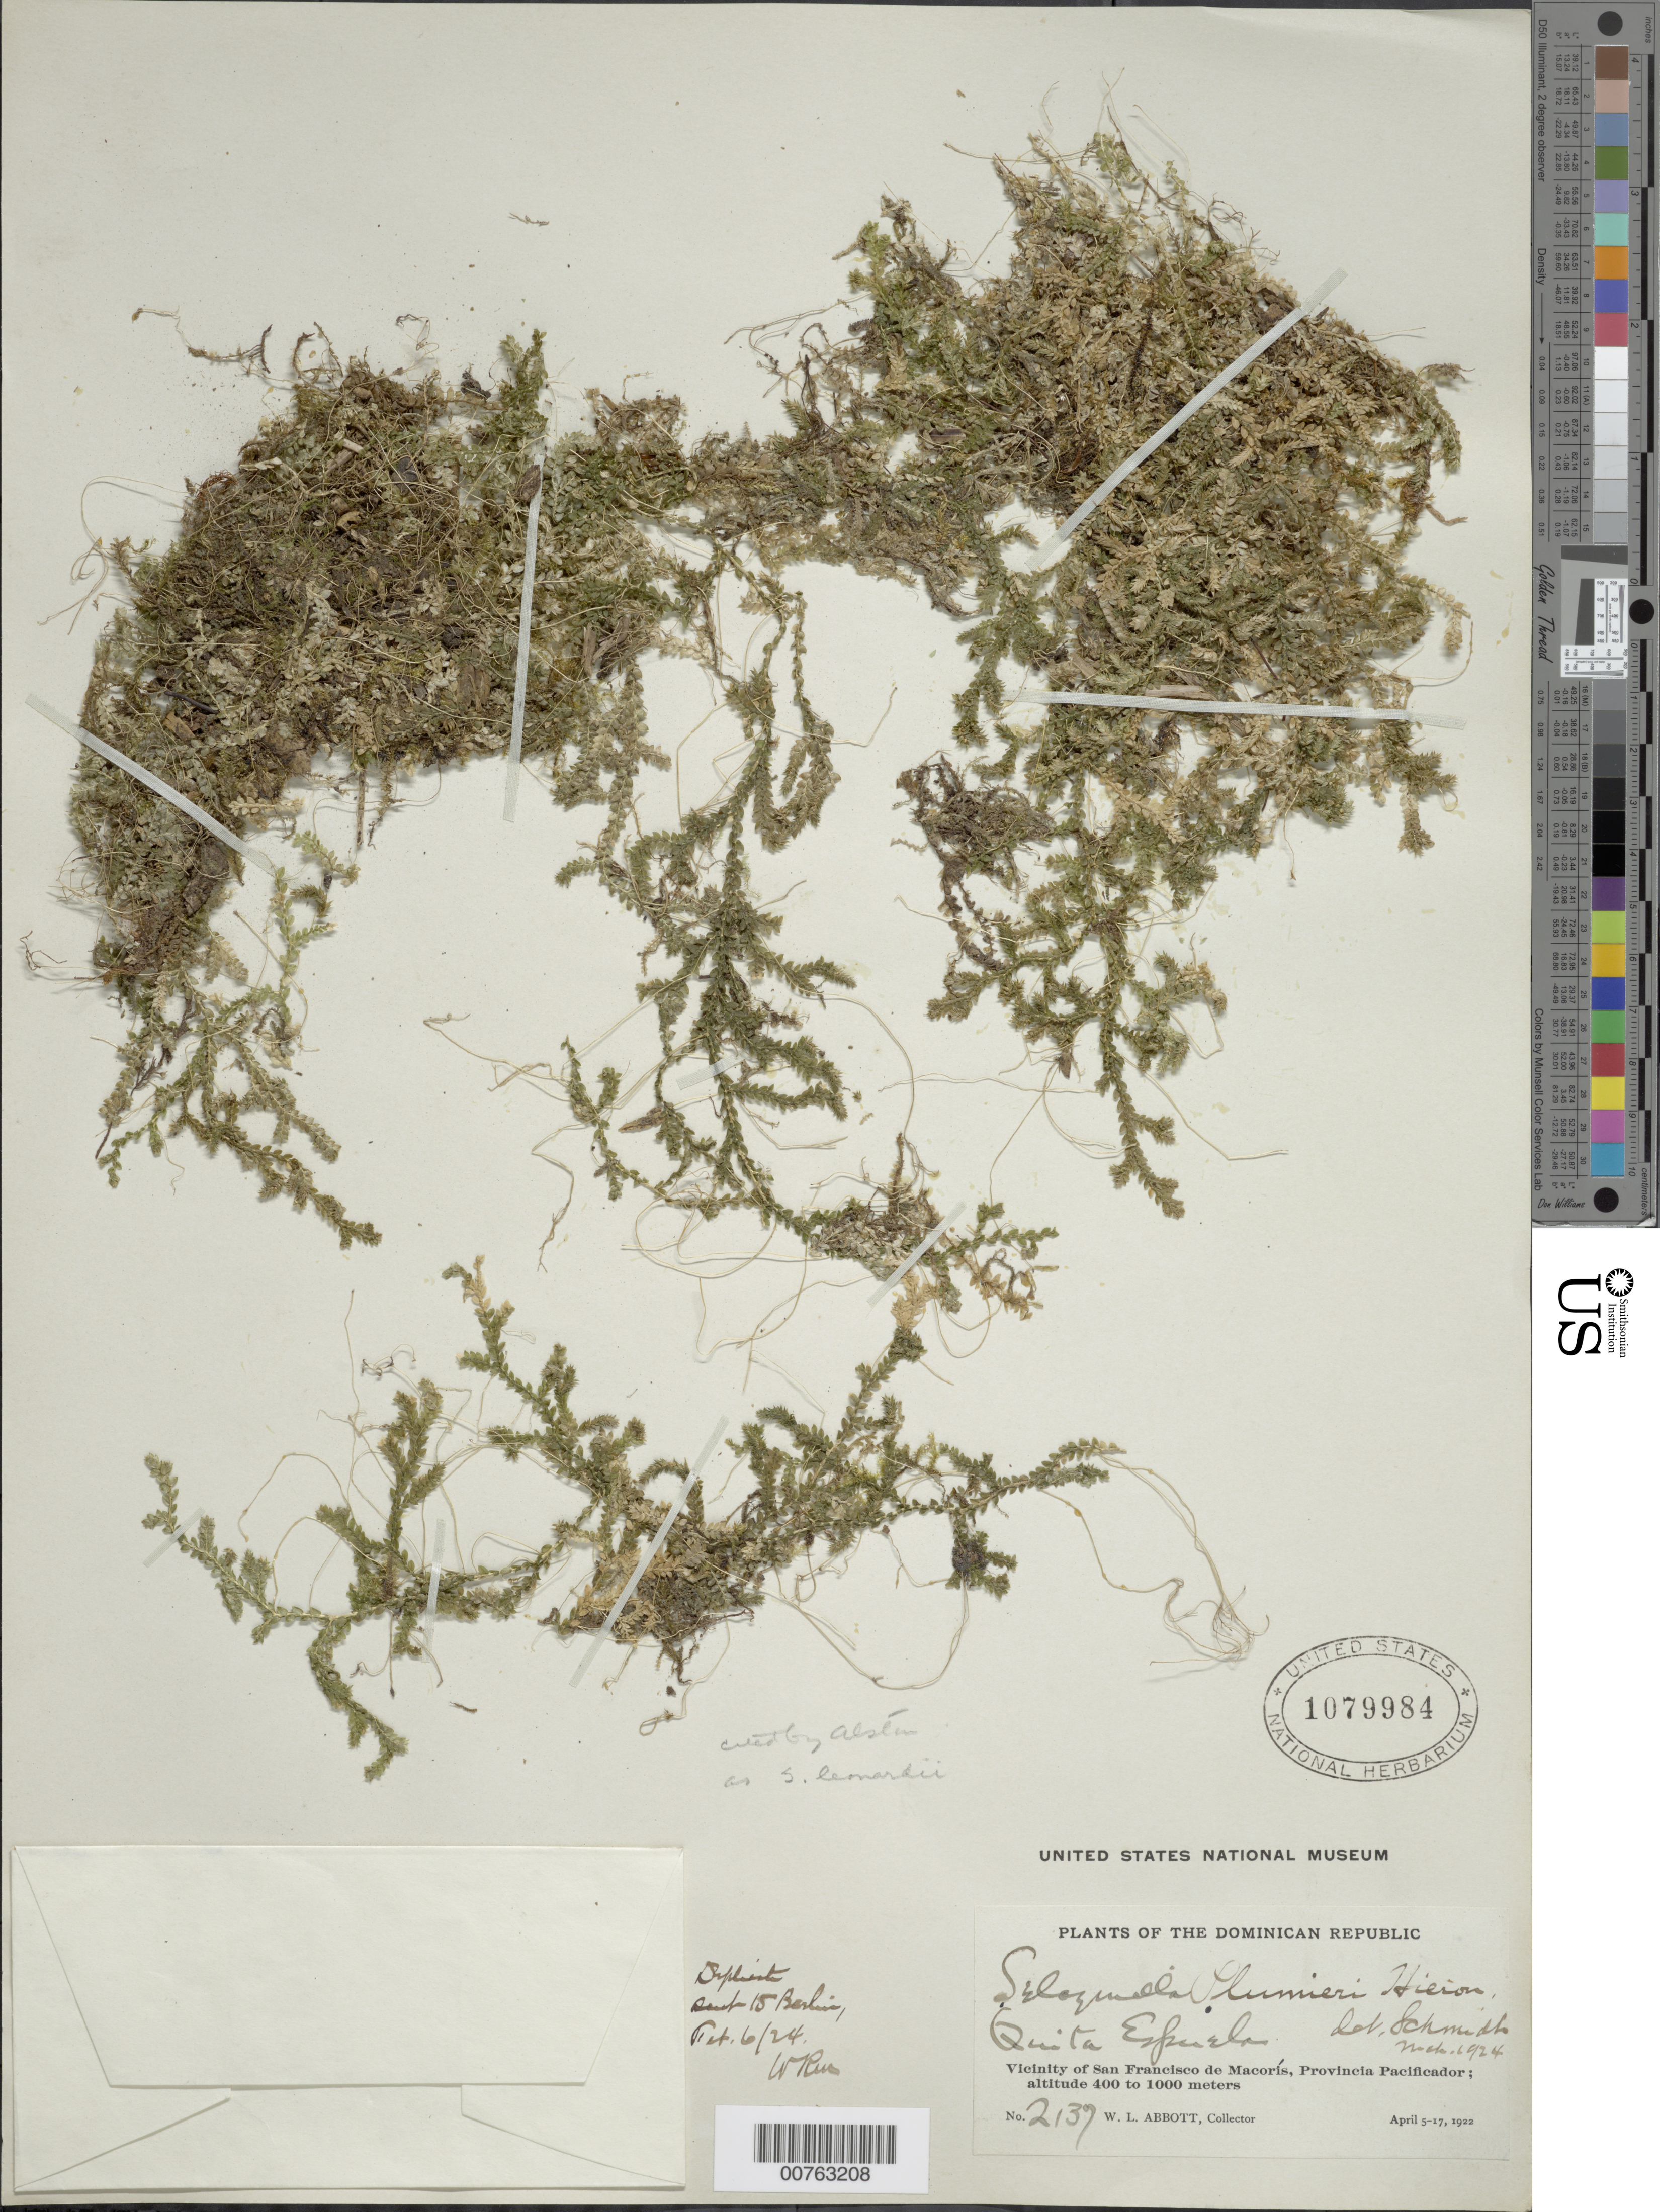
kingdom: Plantae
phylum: Tracheophyta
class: Lycopodiopsida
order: Selaginellales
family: Selaginellaceae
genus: Selaginella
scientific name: Selaginella brigitteana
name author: Valdespino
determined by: Valdespino, I. A., (PMA), Universidad de Panama (PANAMA)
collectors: W. L. Abbott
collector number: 2139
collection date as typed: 05 Apr 1922 to 17 Apr 1922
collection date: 1922-04-05/1922-04-17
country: Dominican Republic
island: Hispaniola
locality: Vicinity of San Pedro de Macorís. Provincia Pacificador. Quita Espuela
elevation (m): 400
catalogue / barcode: US 1079984